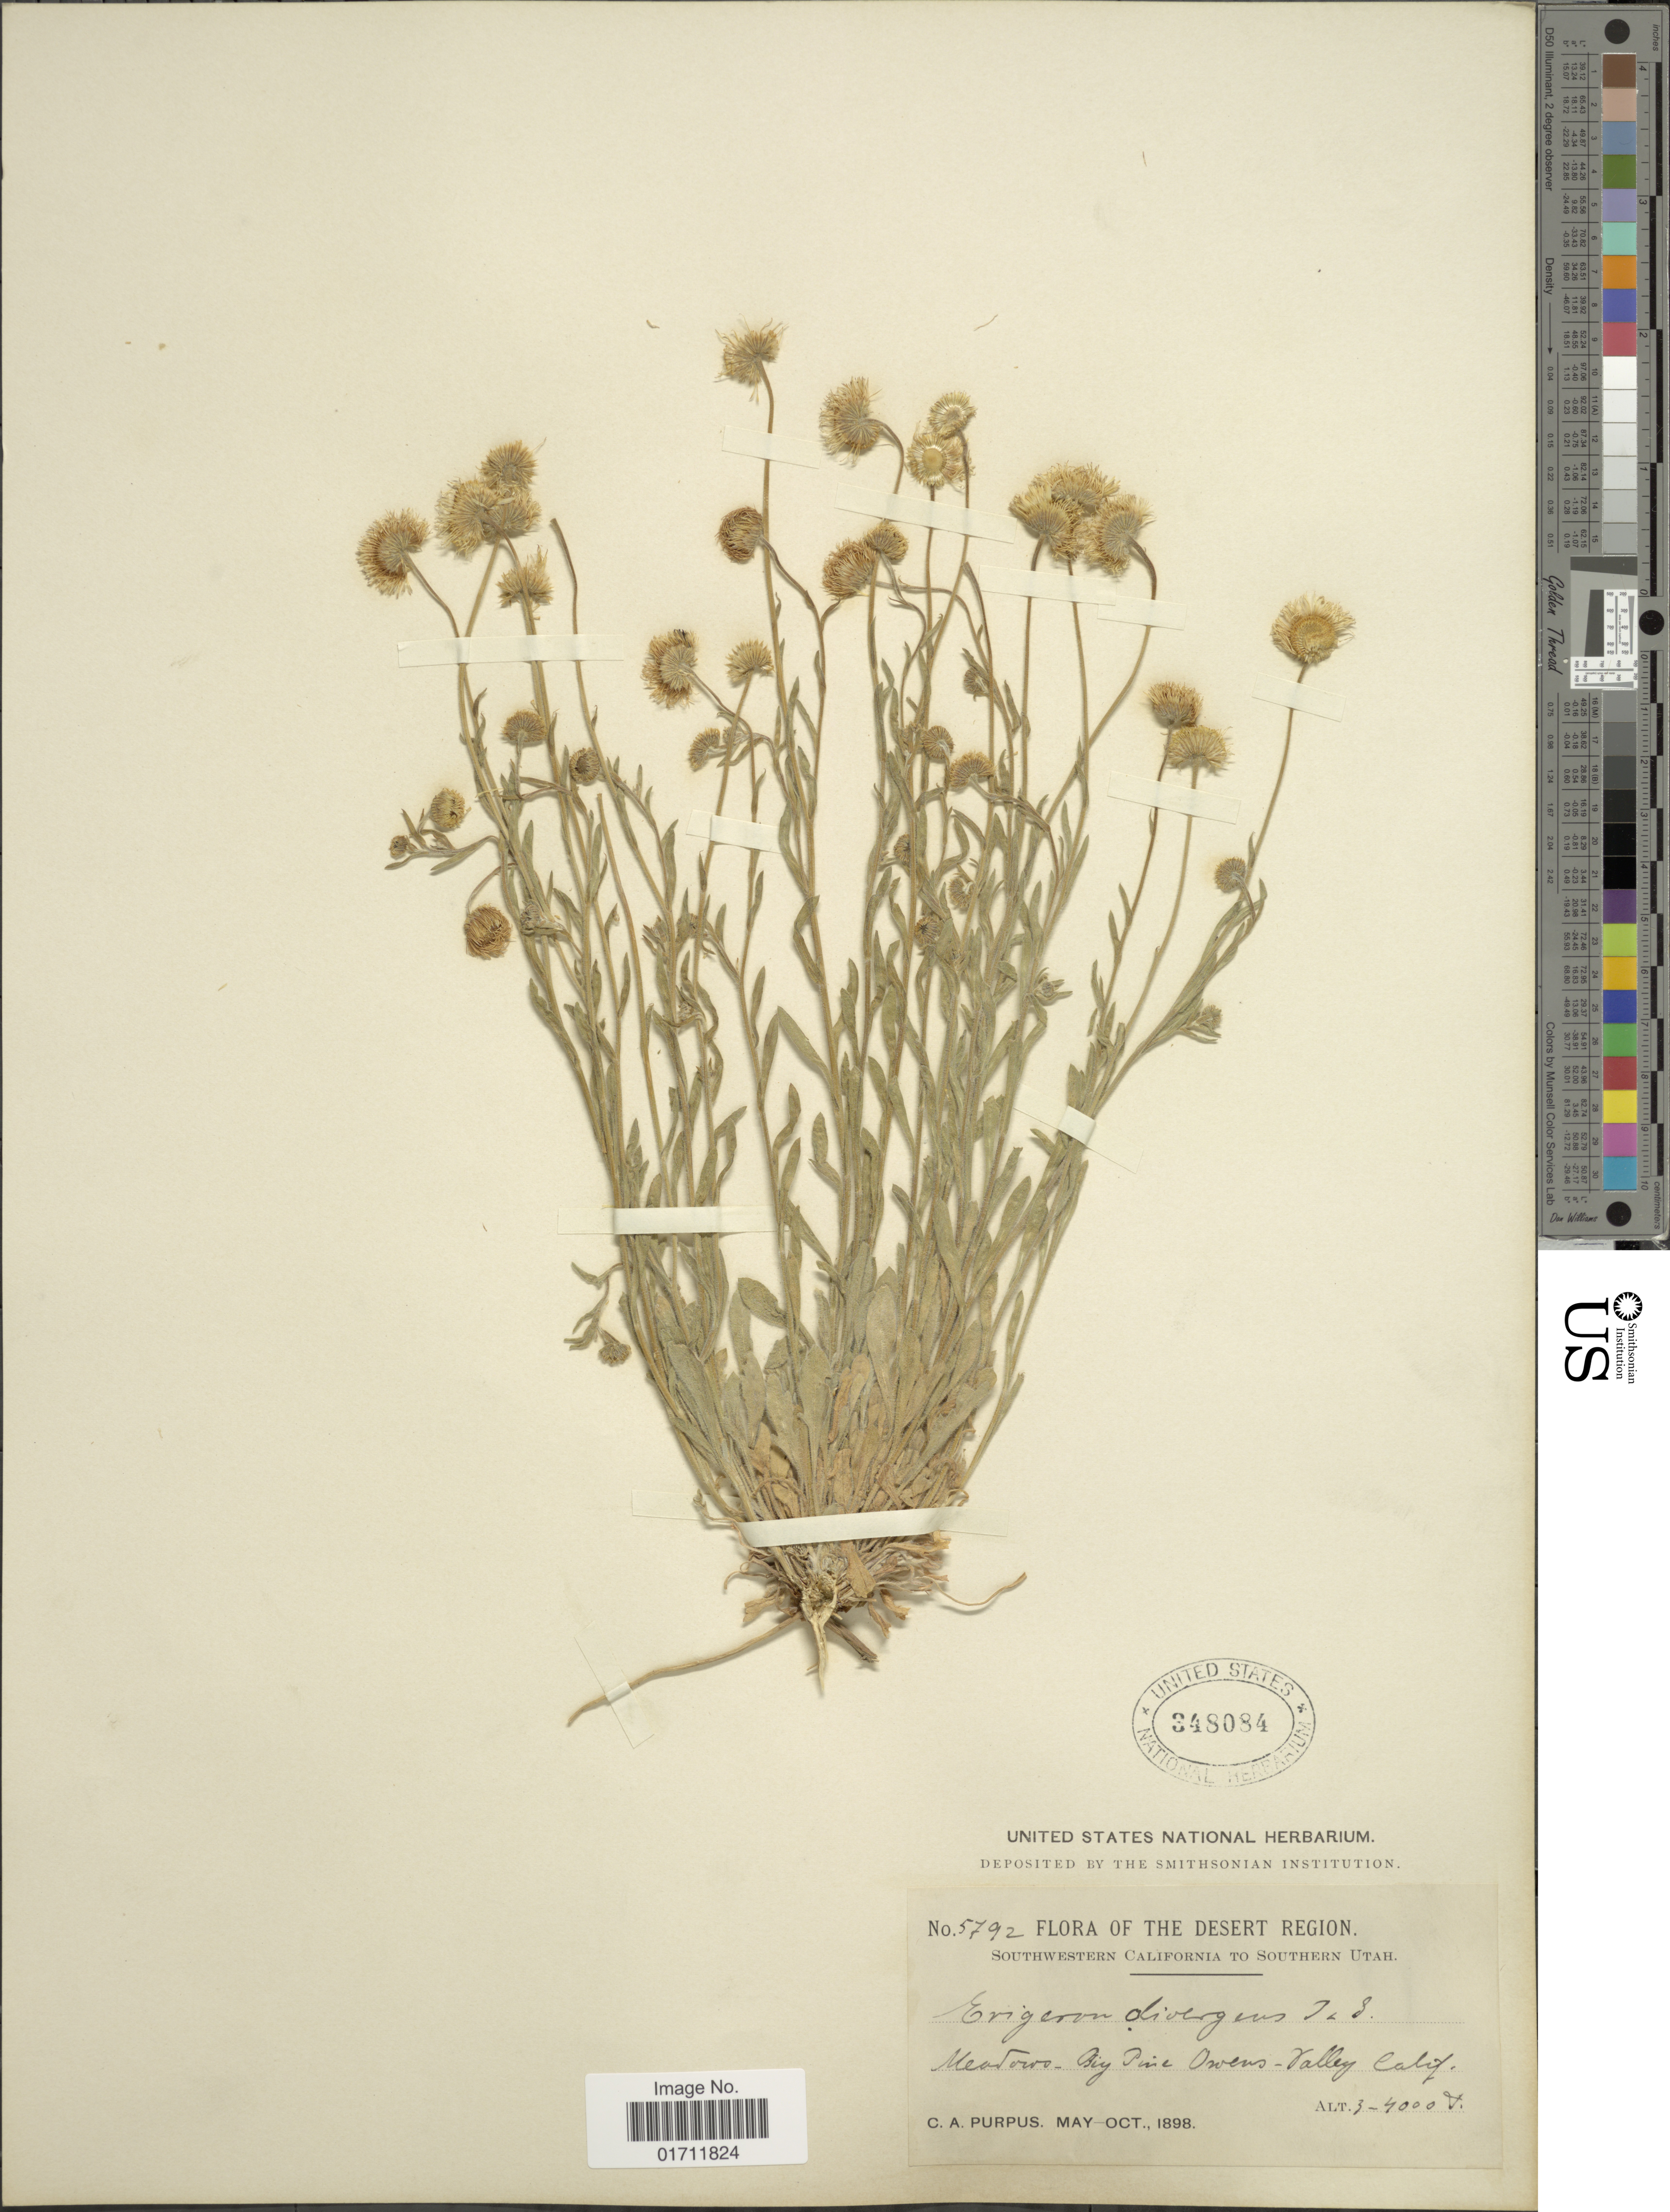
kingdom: Plantae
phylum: Tracheophyta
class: Magnoliopsida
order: Asterales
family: Asteraceae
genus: Erigeron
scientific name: Erigeron divergens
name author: Torr. & A. Gray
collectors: C. A. Purpus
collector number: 5792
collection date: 1898-05/1898-10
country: United States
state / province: California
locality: The Desert Region, Southern California to Southern Utah, Meadow - Big Pine Owens Valley Calif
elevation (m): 914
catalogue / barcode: US 348084